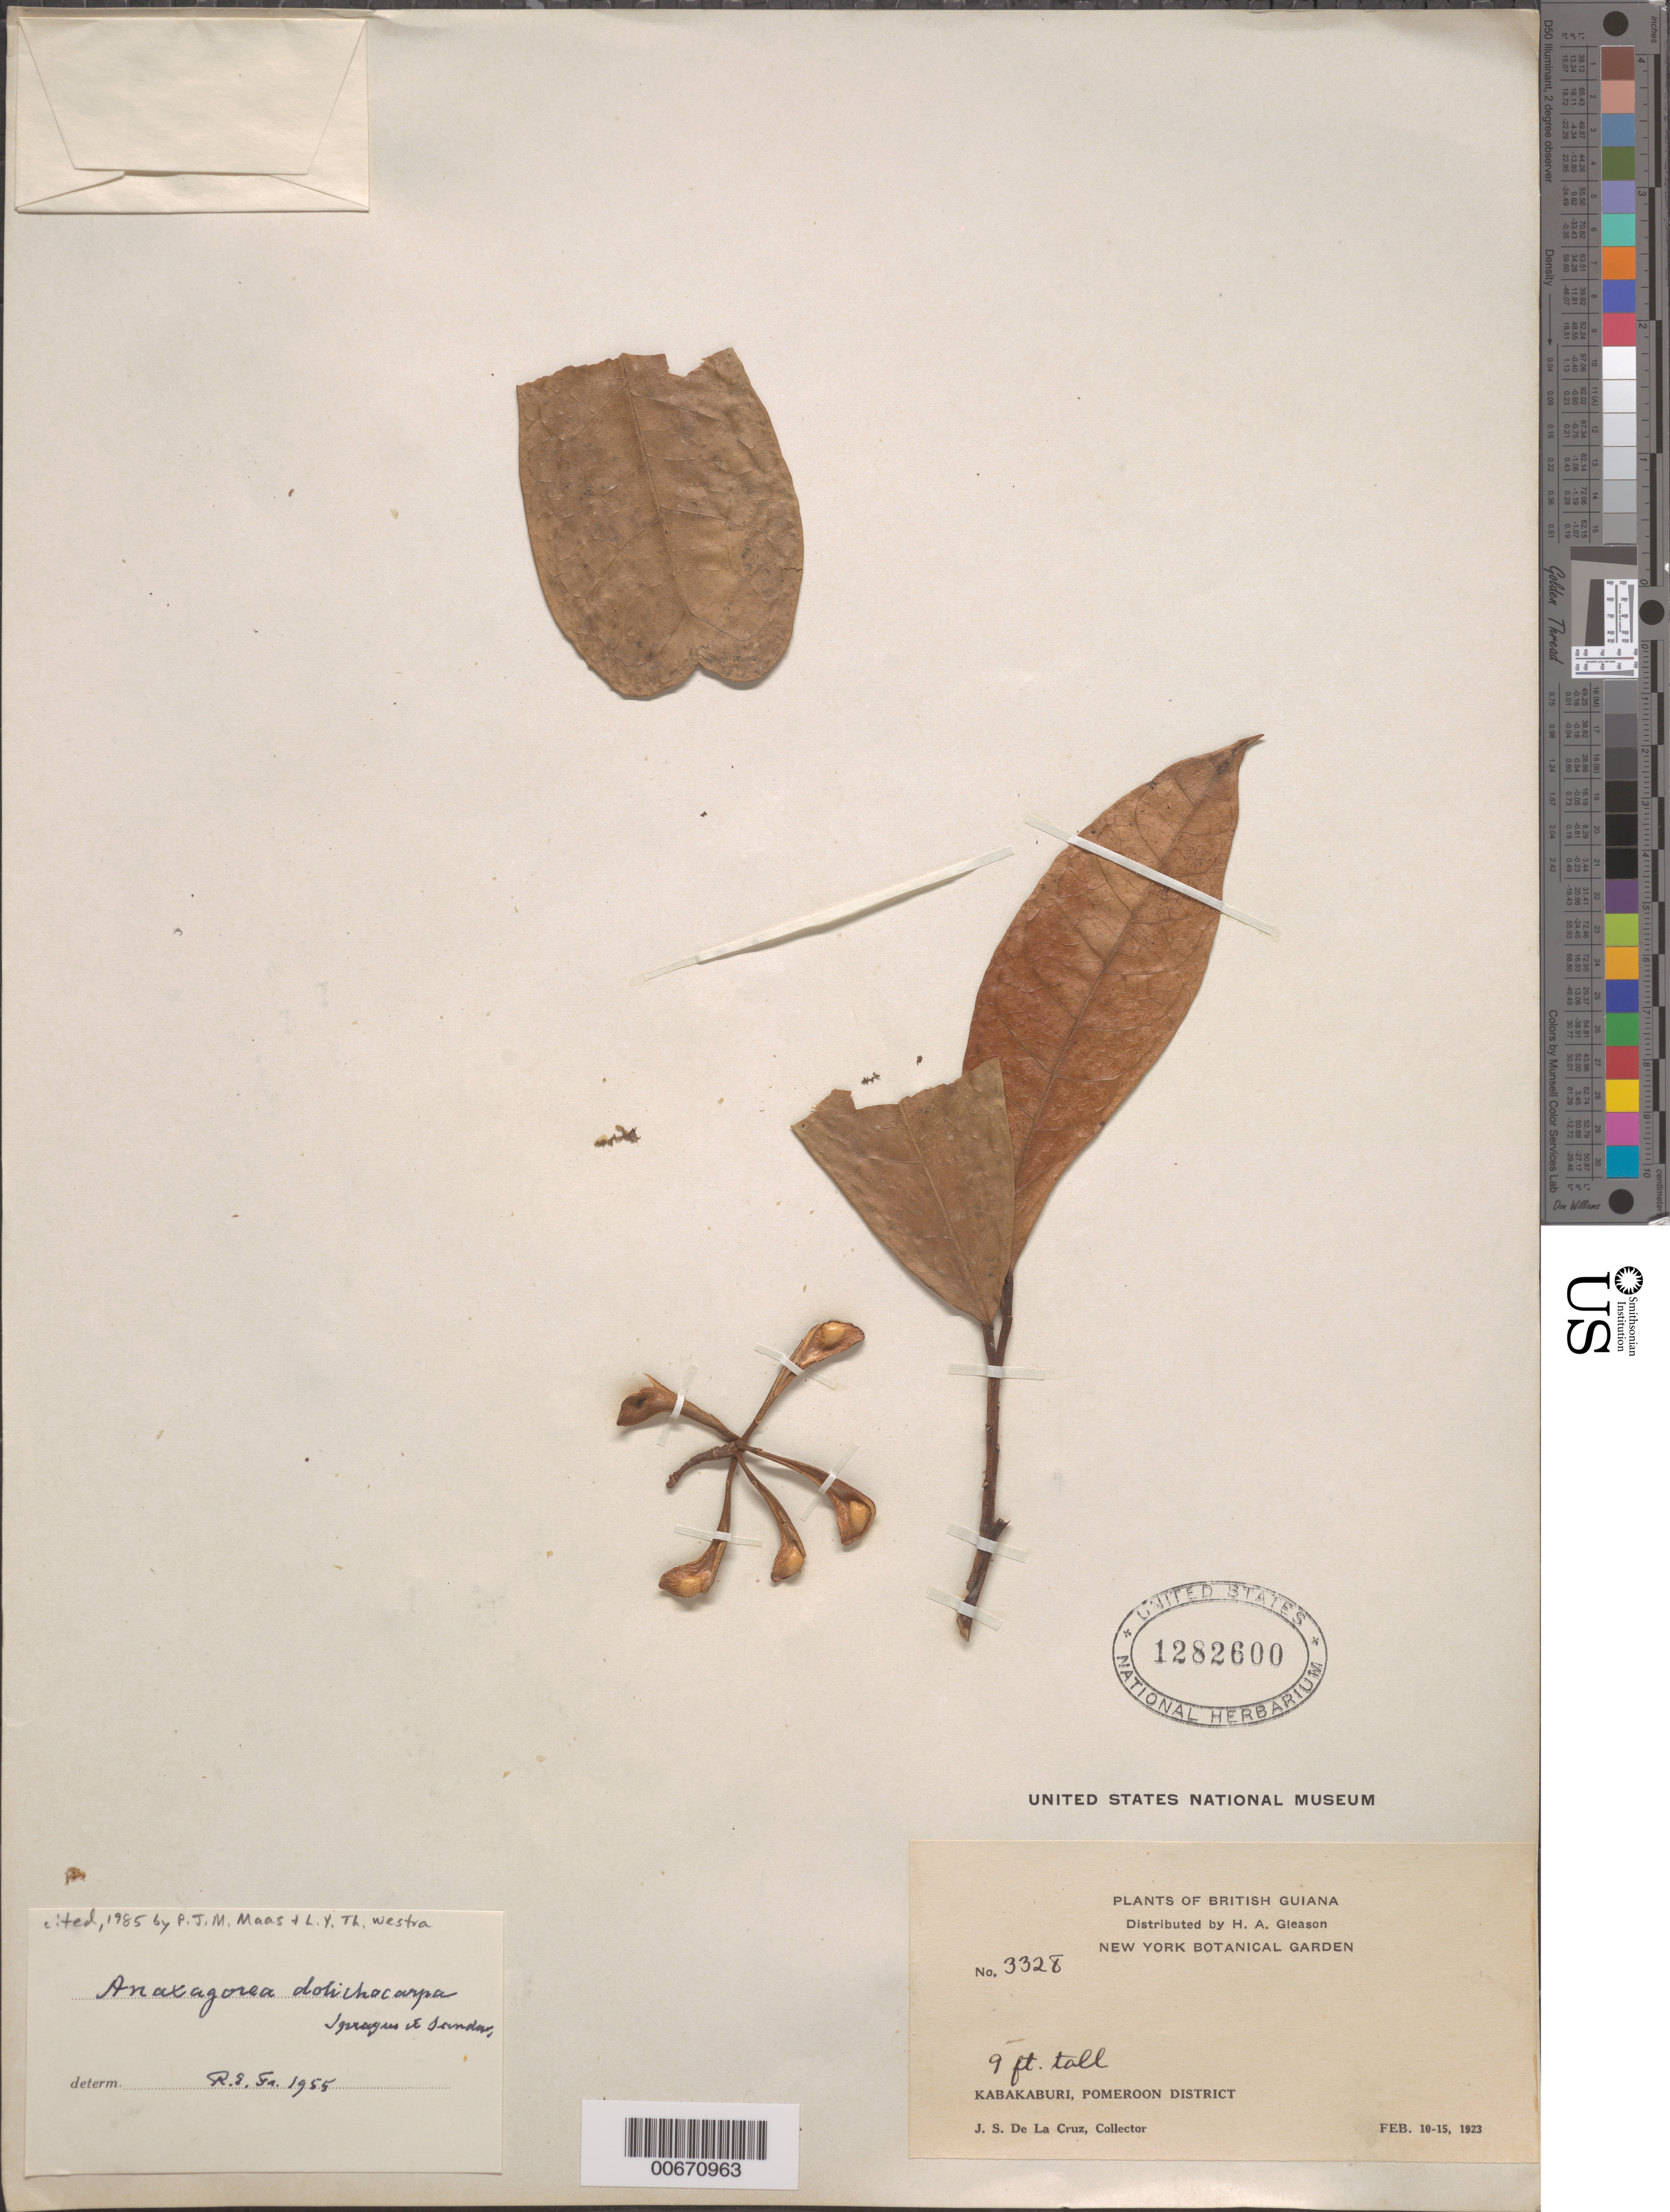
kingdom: Plantae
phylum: Tracheophyta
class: Magnoliopsida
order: Magnoliales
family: Annonaceae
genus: Anaxagorea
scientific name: Anaxagorea dolichocarpa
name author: Sprague & Sandwith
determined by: Maas, P. J.; Westra, L. Y.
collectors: J. S. de la Cruz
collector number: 3328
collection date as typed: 10-Feb-23 to 15-Feb-23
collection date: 1923-02-10/1923-02-15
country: Guyana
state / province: Pomeroon-Supenaam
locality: Kabakaburi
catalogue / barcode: US 1282600